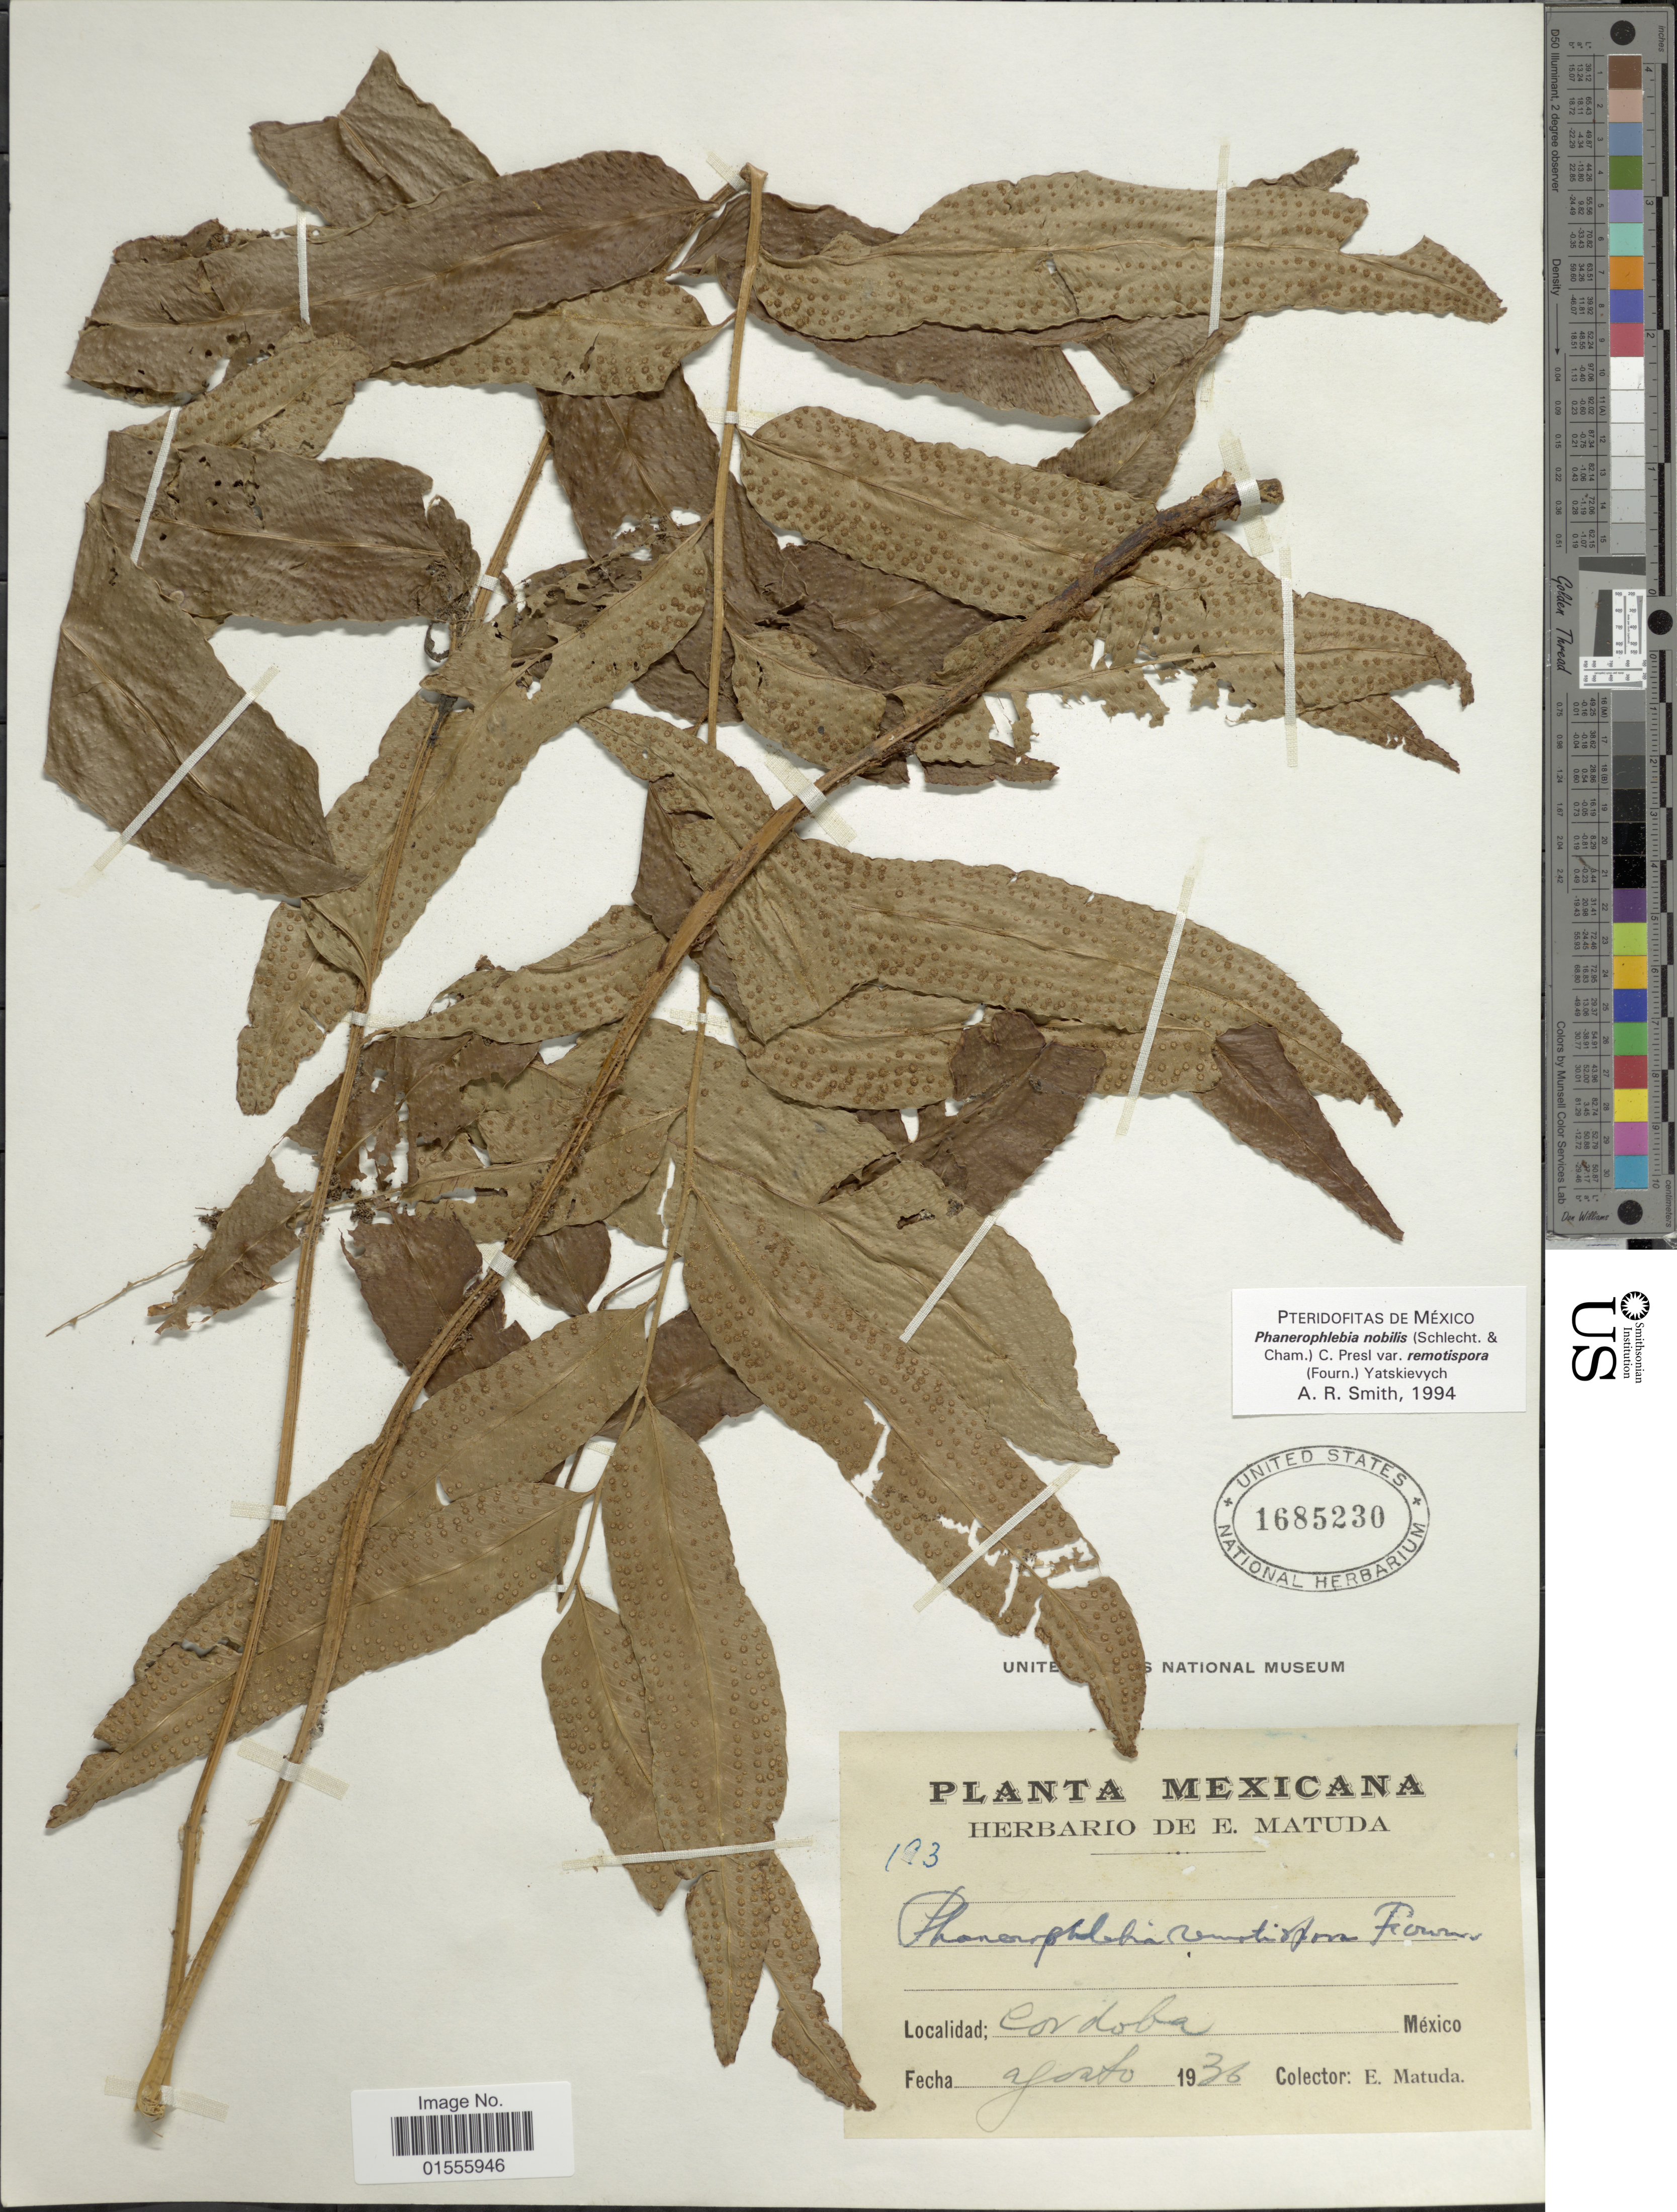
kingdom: Plantae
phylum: Tracheophyta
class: Polypodiopsida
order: Polypodiales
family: Dryopteridaceae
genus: Phanerophlebia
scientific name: Phanerophlebia remotispora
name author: E. Fourn.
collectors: E. Matuda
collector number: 193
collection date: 1936-08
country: Mexico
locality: Cordoba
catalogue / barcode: US 1685230